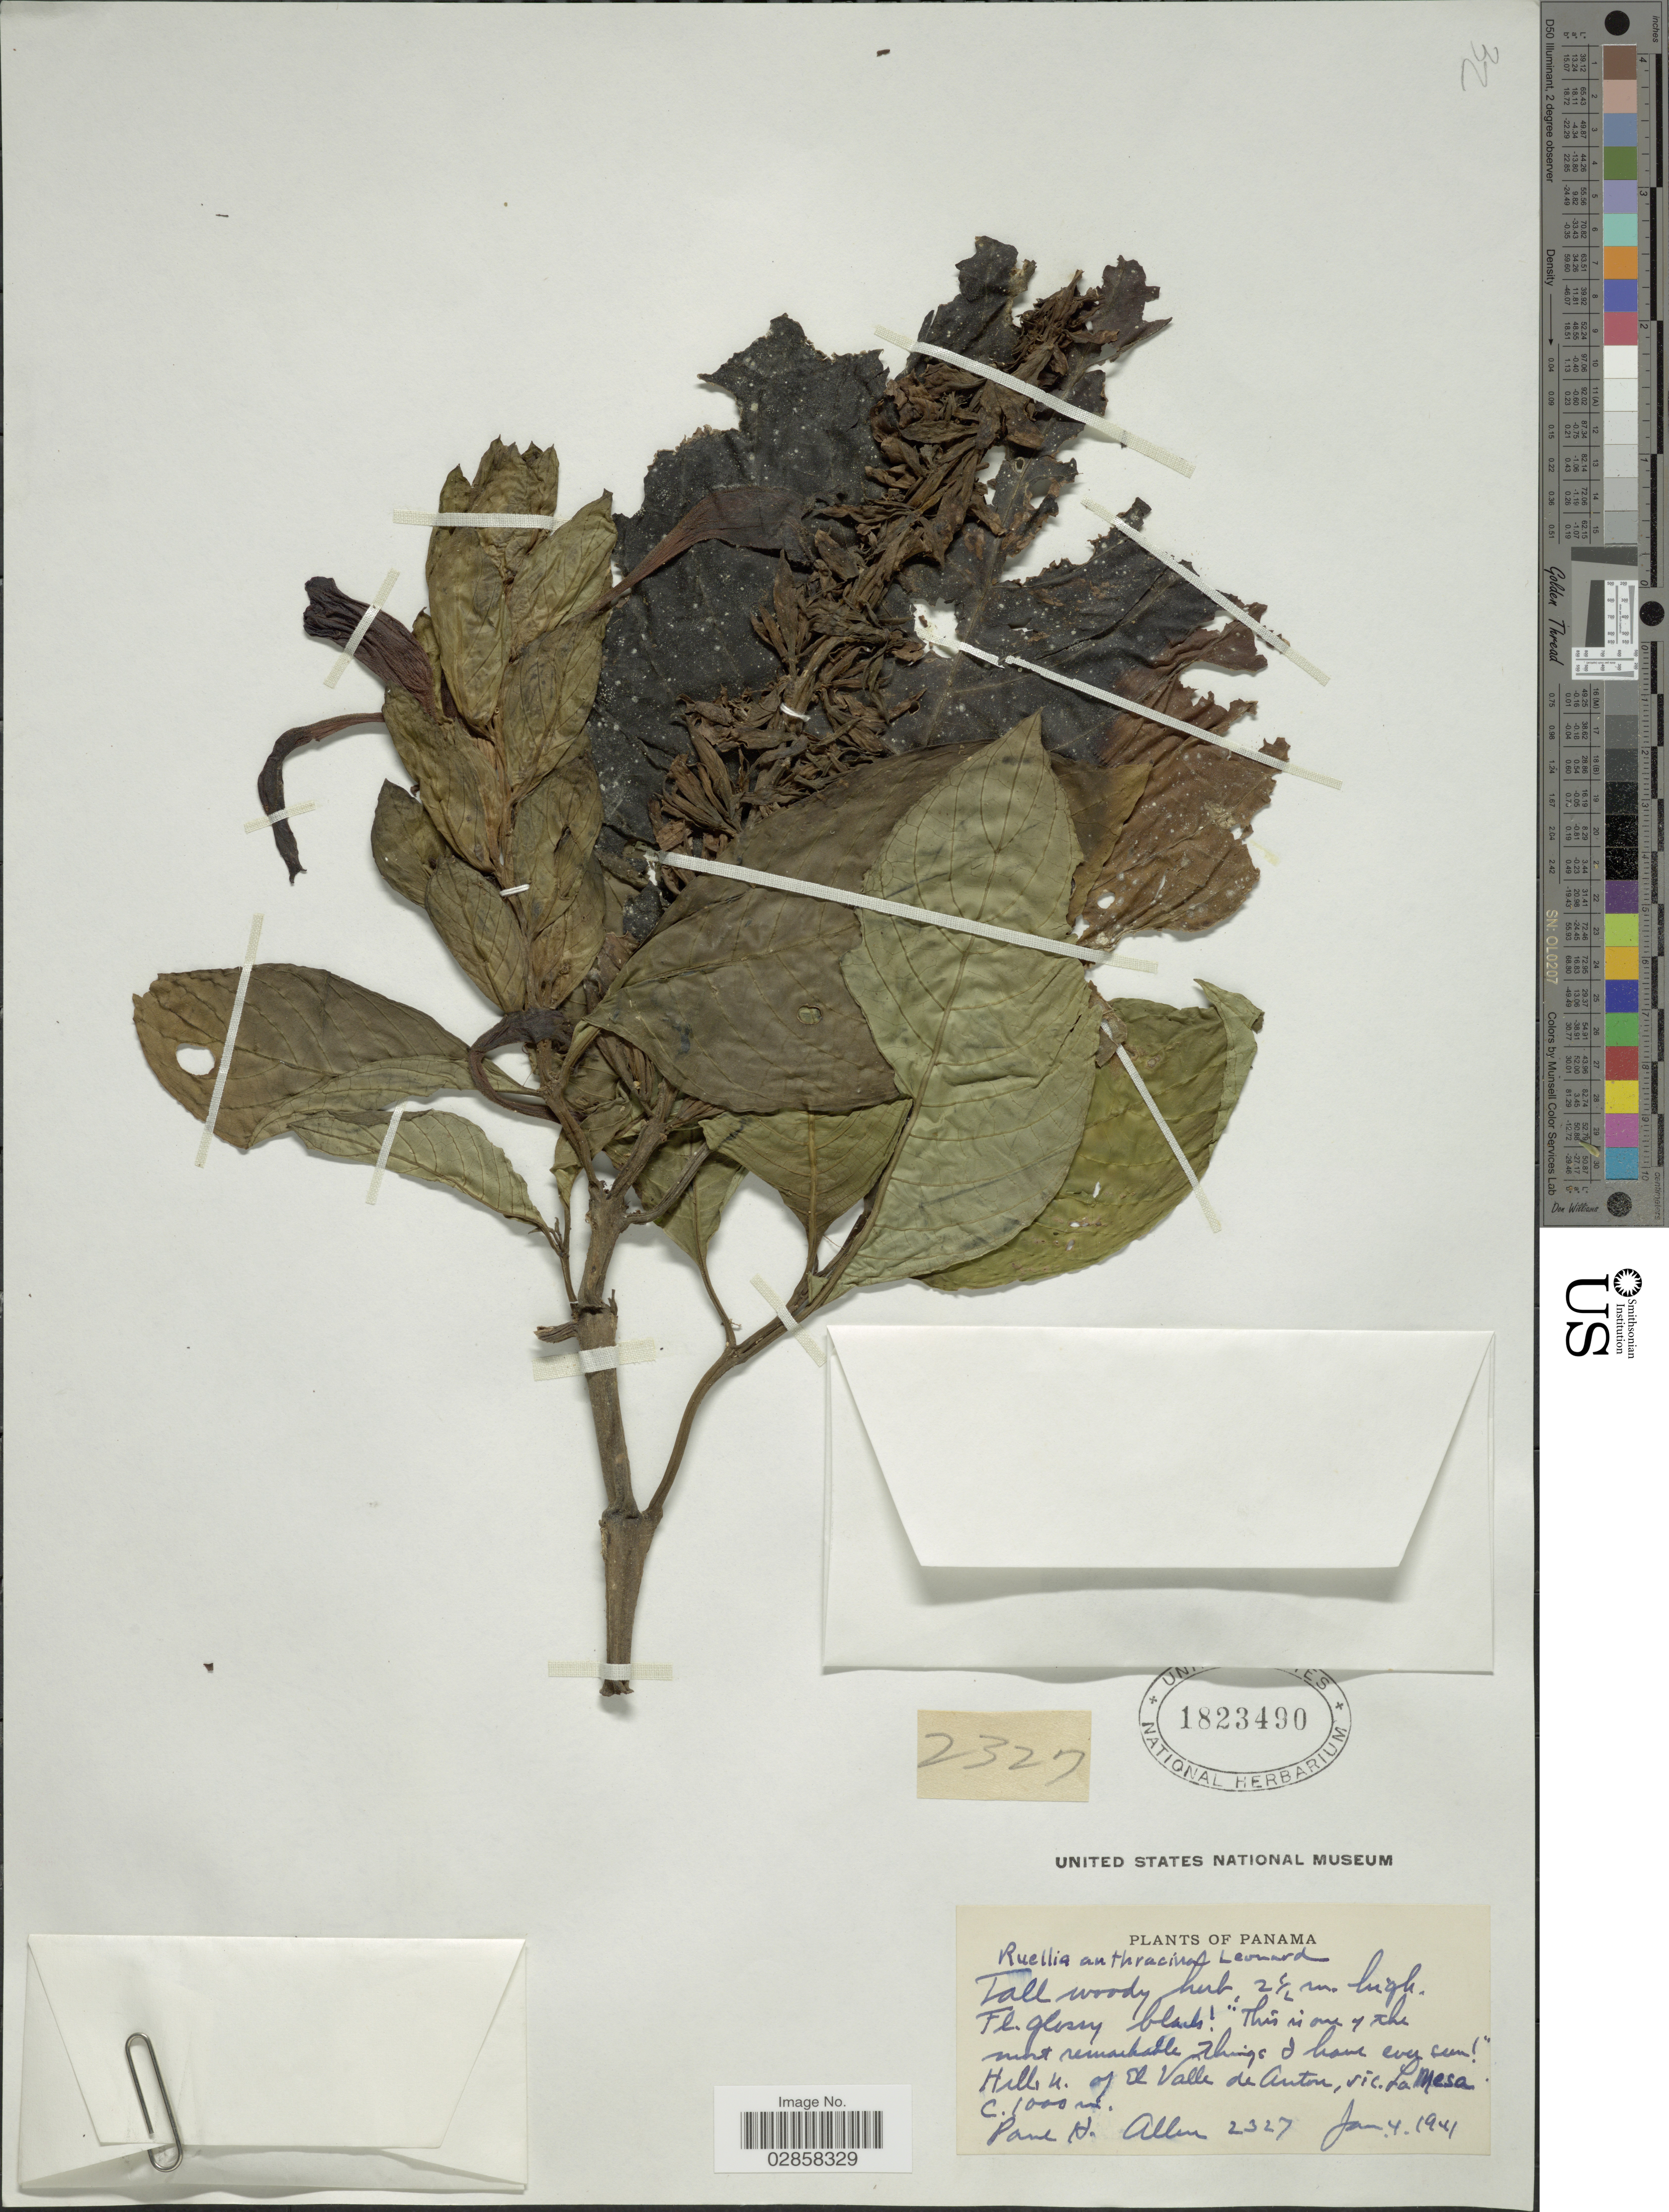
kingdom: Plantae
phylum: Tracheophyta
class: Magnoliopsida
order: Lamiales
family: Acanthaceae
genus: Ruellia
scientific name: Ruellia anthracina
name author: Leonard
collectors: P. H. Allen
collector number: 2327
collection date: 1941-01-04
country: Panama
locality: Hills N. of El Valle de Anton, vic. La Mesa.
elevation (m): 1000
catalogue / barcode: US 1823490